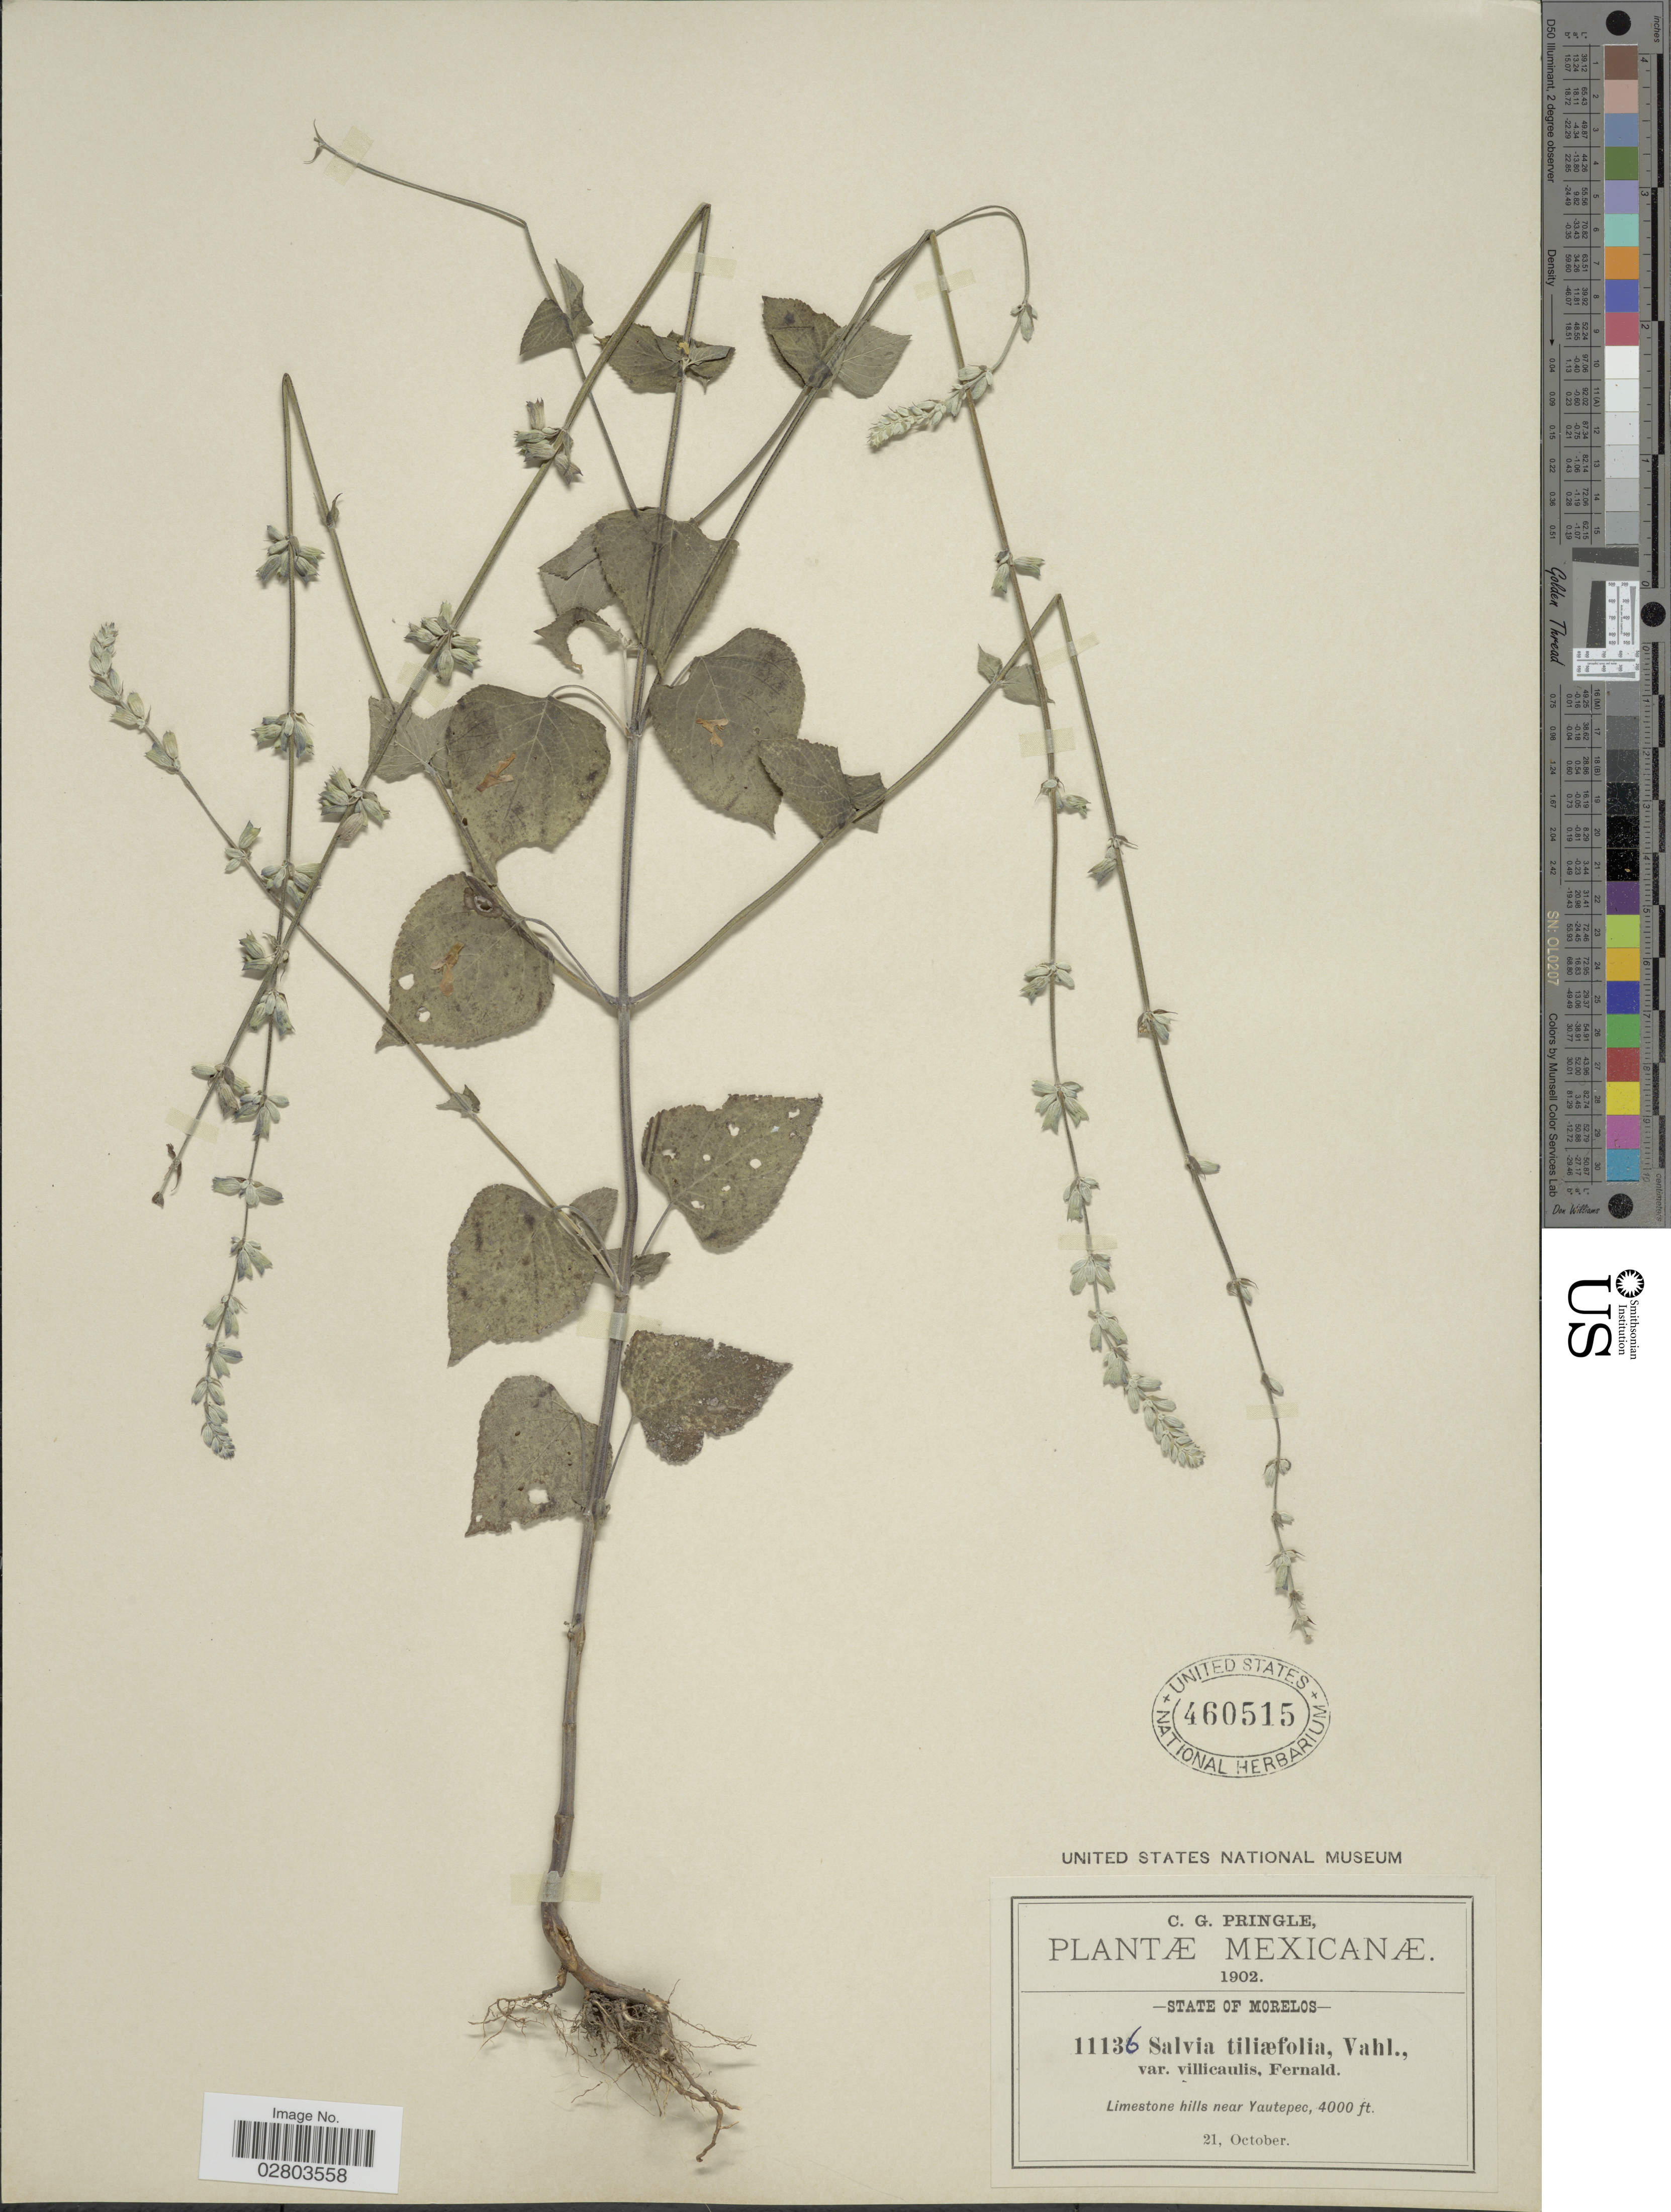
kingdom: Plantae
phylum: Tracheophyta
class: Magnoliopsida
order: Lamiales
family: Lamiaceae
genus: Salvia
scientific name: Salvia tiliifolia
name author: Vahl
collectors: C. G. Pringle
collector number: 11136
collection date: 1902-10-21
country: Mexico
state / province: Morelos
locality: Limestone hills near Yautepec.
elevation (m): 1219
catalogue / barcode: US 460515